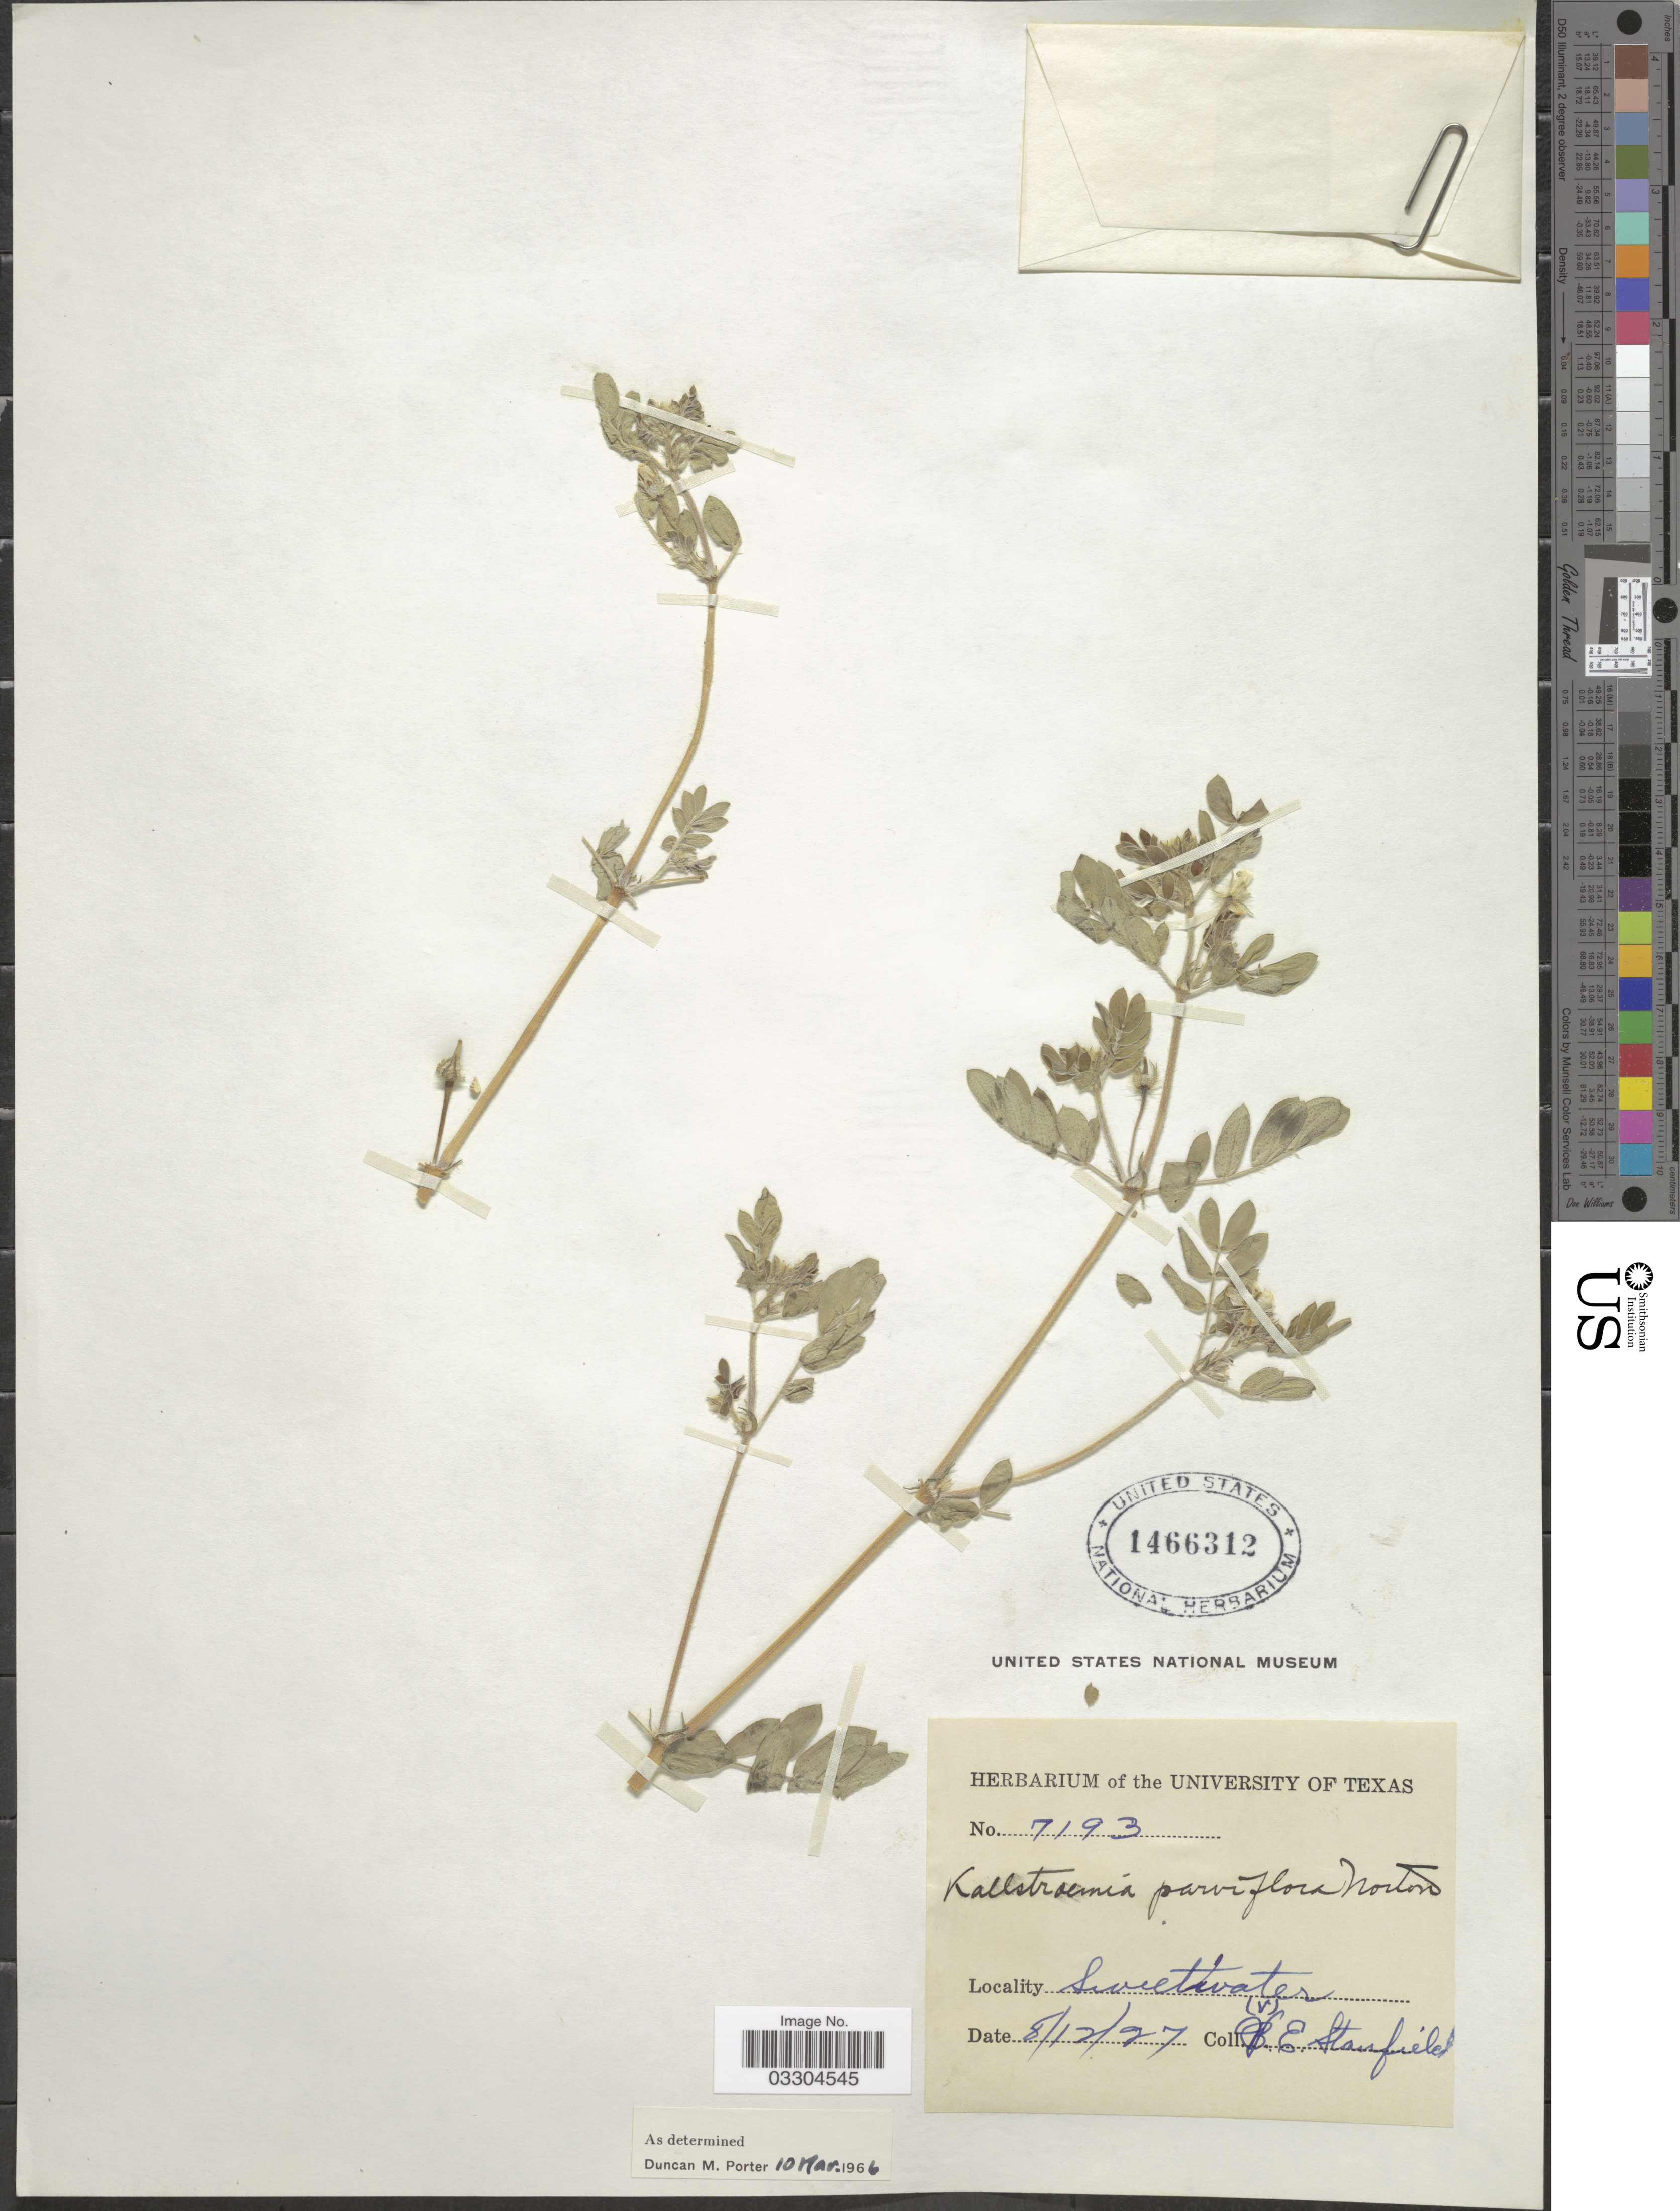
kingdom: Plantae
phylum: Tracheophyta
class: Magnoliopsida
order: Zygophyllales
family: Zygophyllaceae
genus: Kallstroemia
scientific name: Kallstroemia parviflora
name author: Norton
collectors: V. Stanfield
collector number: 7193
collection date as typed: Transcribed d/m/y: 8/12/27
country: United States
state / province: Texas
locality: Sweetwater.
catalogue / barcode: US 1466312